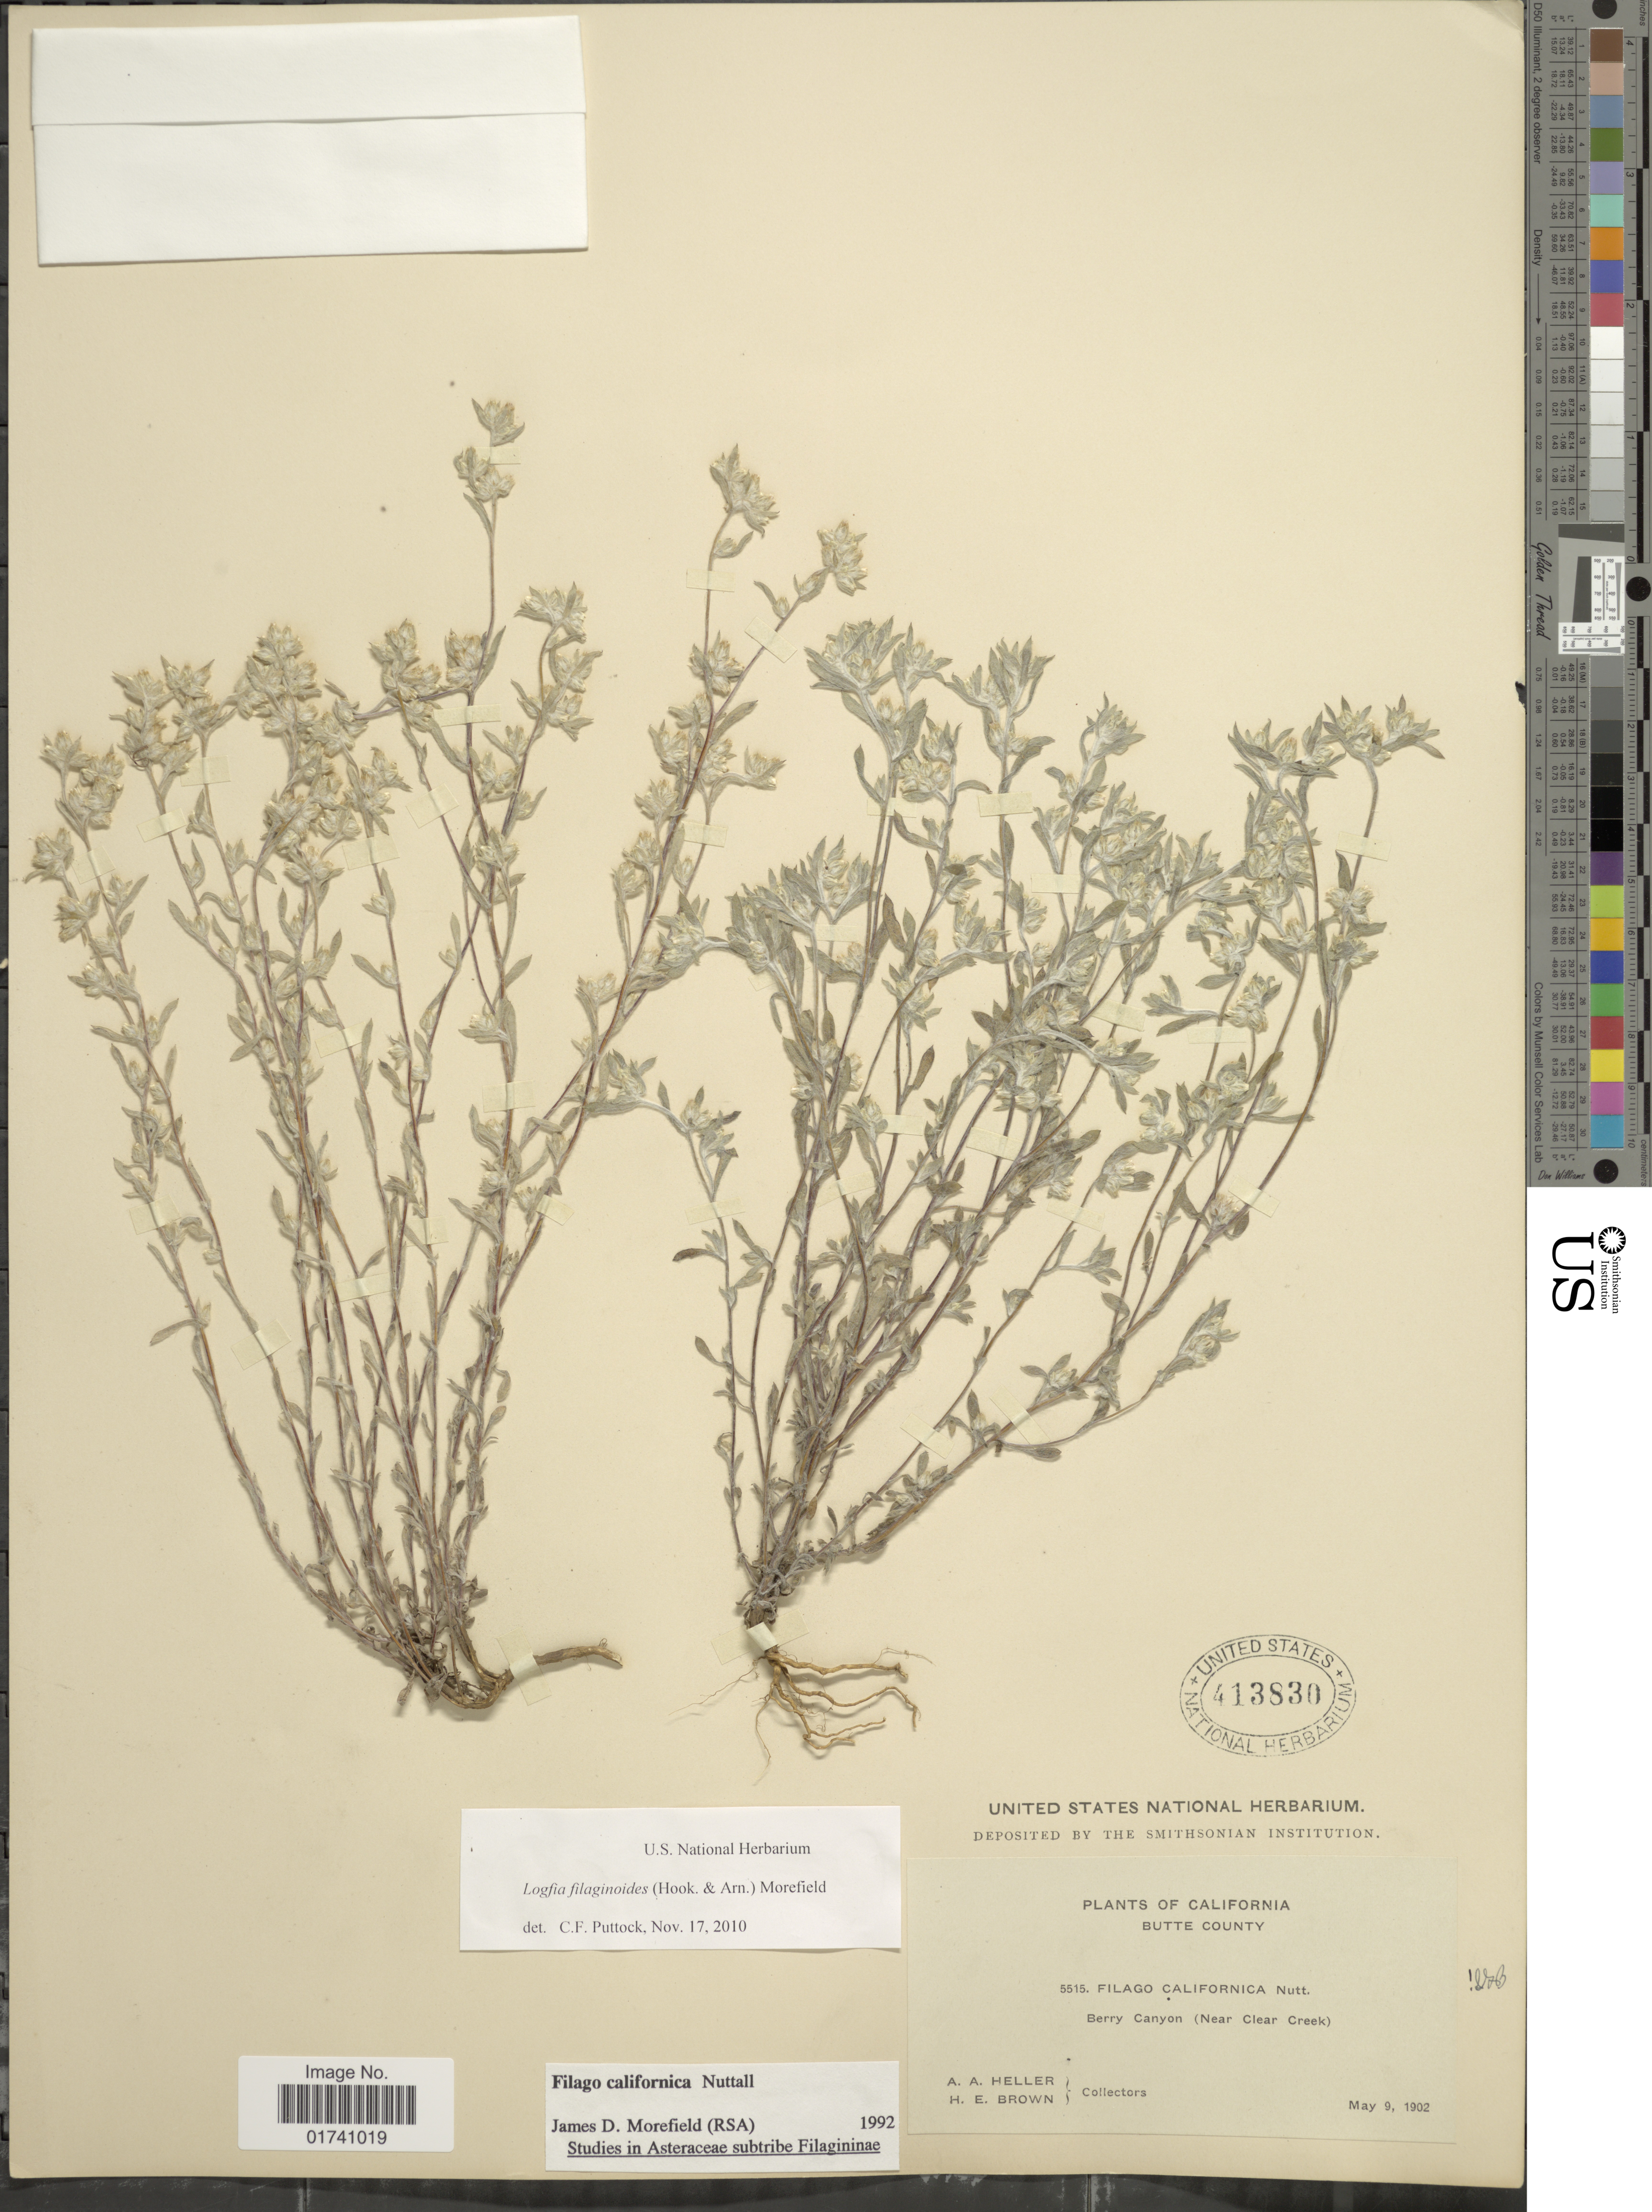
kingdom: Plantae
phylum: Tracheophyta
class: Magnoliopsida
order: Asterales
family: Asteraceae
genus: Logfia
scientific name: Logfia filaginoides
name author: (Hook. & Arn.) Morefield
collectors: A. A. Heller & H. E. Brown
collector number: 5515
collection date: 1902-05-09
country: United States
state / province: California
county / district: Butte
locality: Butte County. Berry Canyon (near Clear Creek).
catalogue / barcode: US 413830